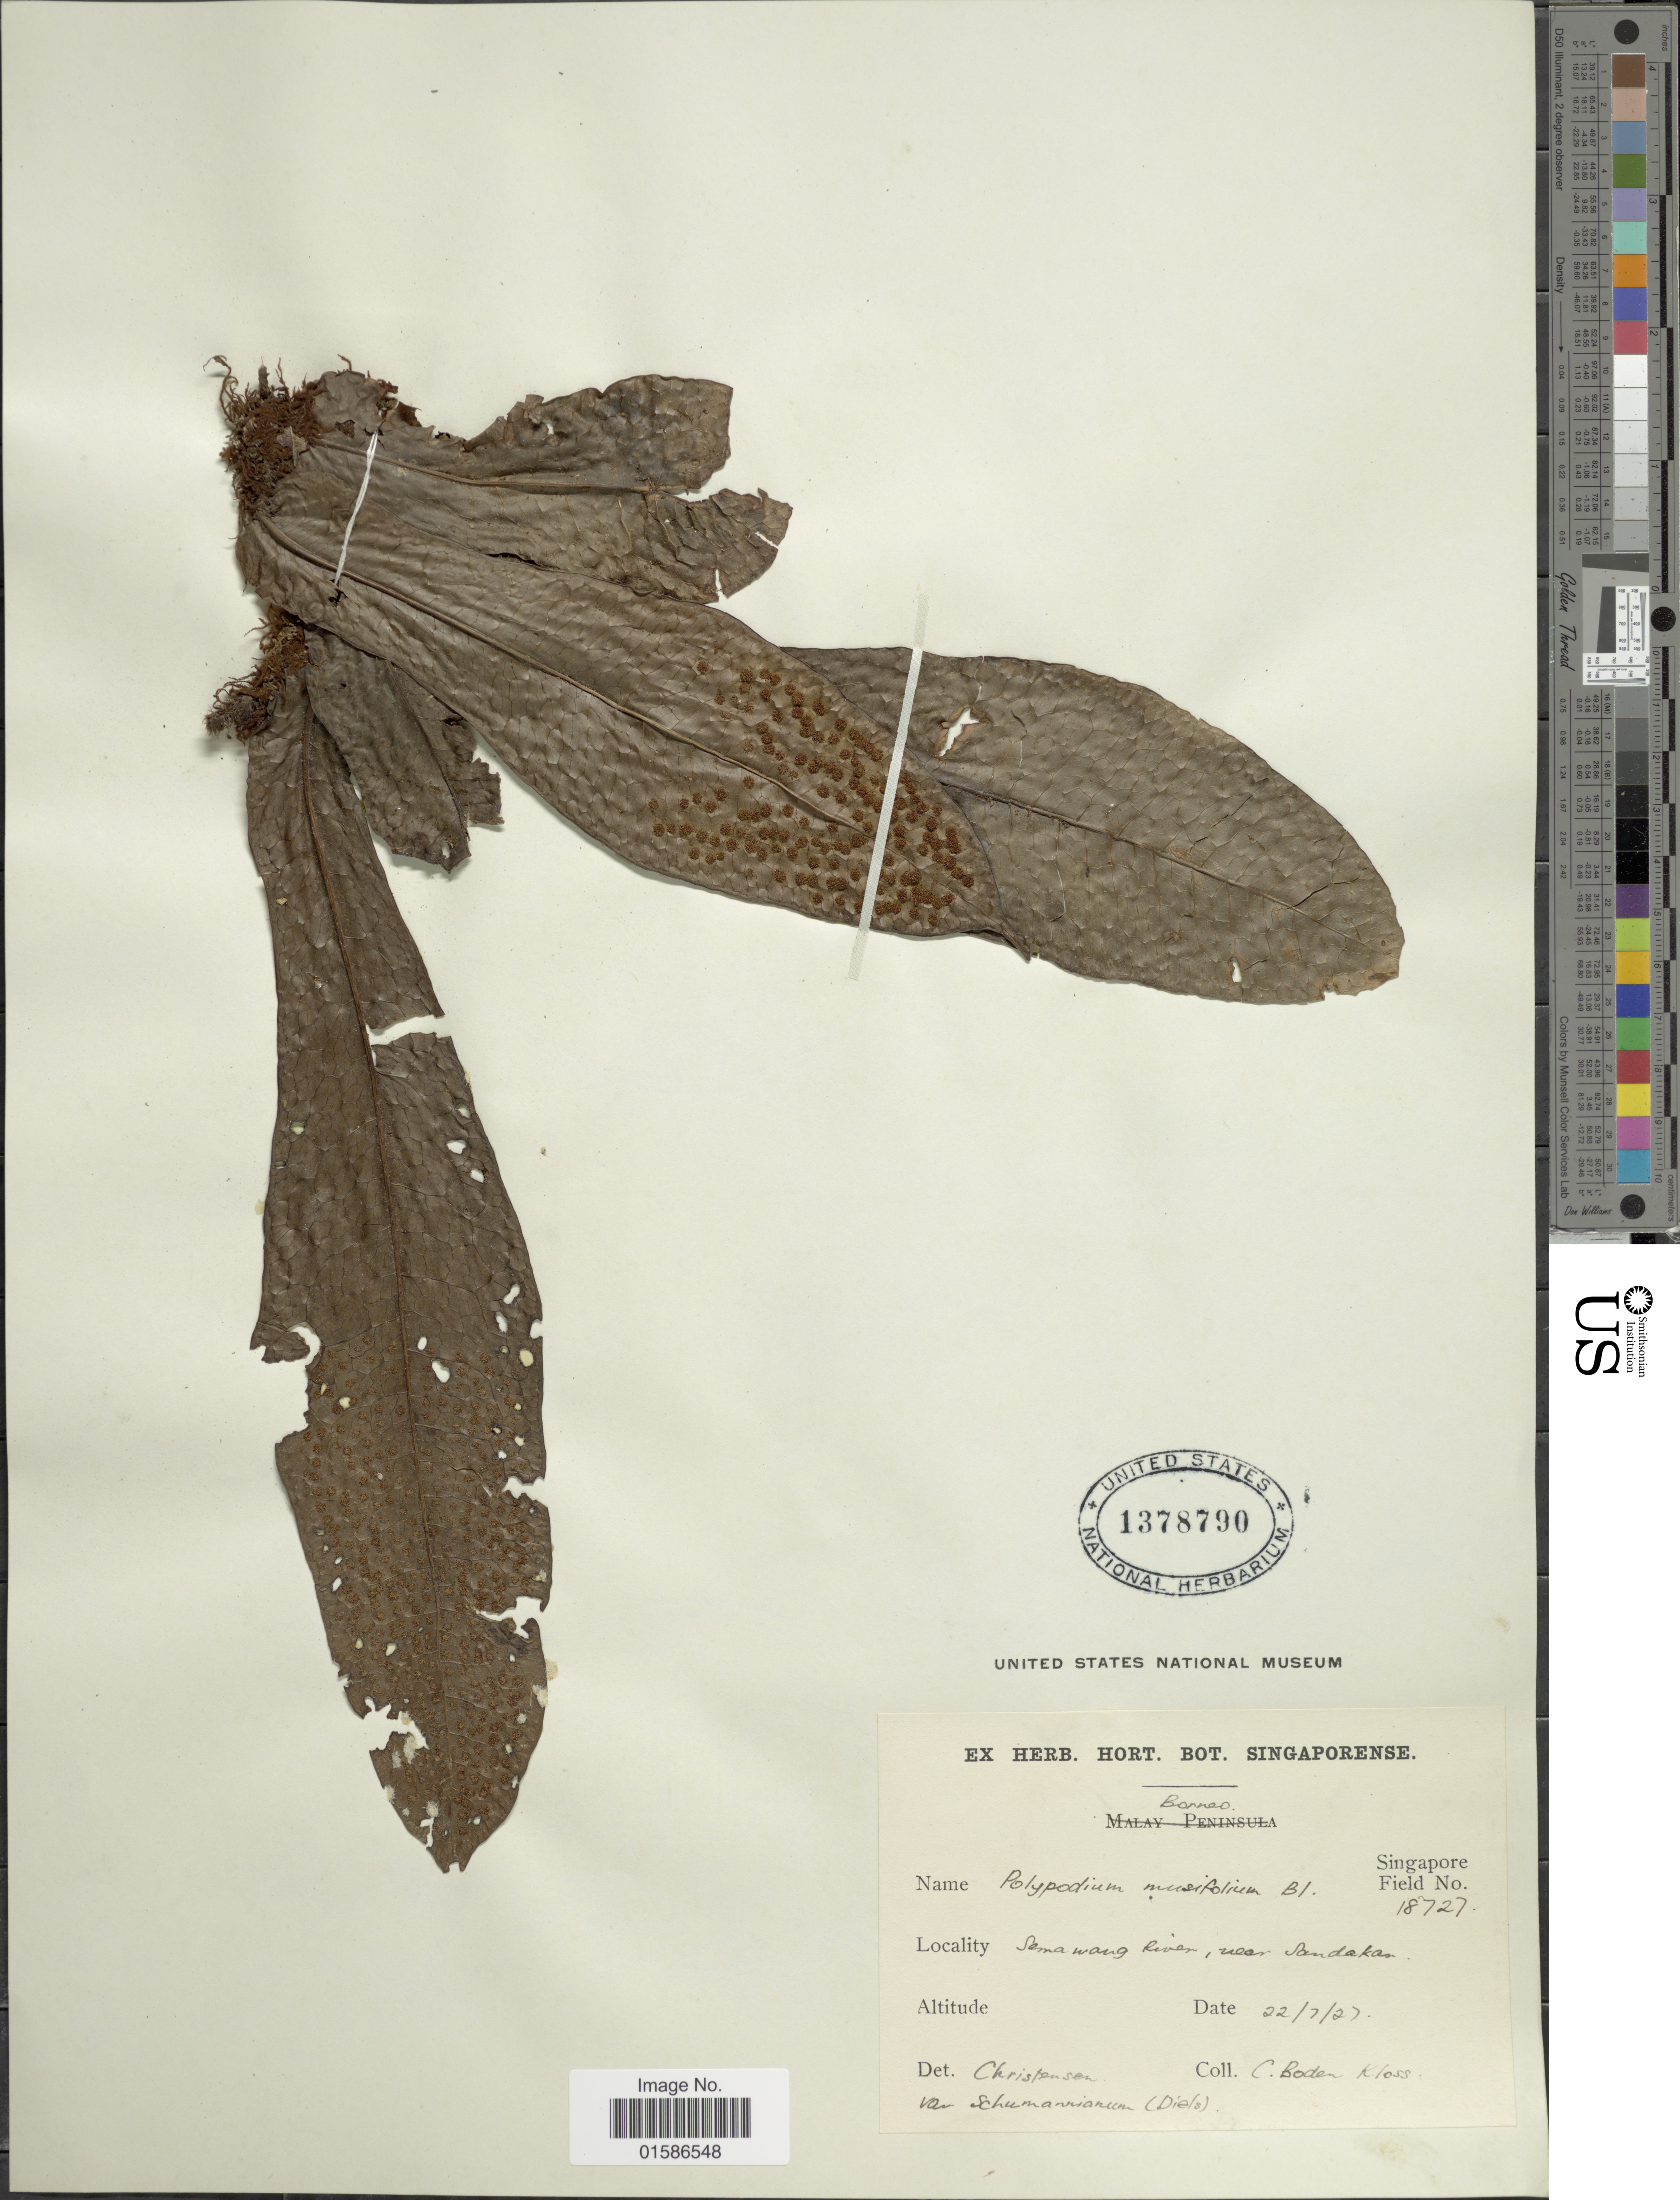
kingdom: Plantae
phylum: Tracheophyta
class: Polypodiopsida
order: Polypodiales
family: Polypodiaceae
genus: Microsorum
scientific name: Microsorum musifolium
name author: (Blume) Copel.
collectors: C. Boden-Kloss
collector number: Singapore Field 18727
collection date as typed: Transcribed d/m/y: 22/7/27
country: Malaysia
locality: Borneo, Semawang River, near Sandakan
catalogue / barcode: US 1378790